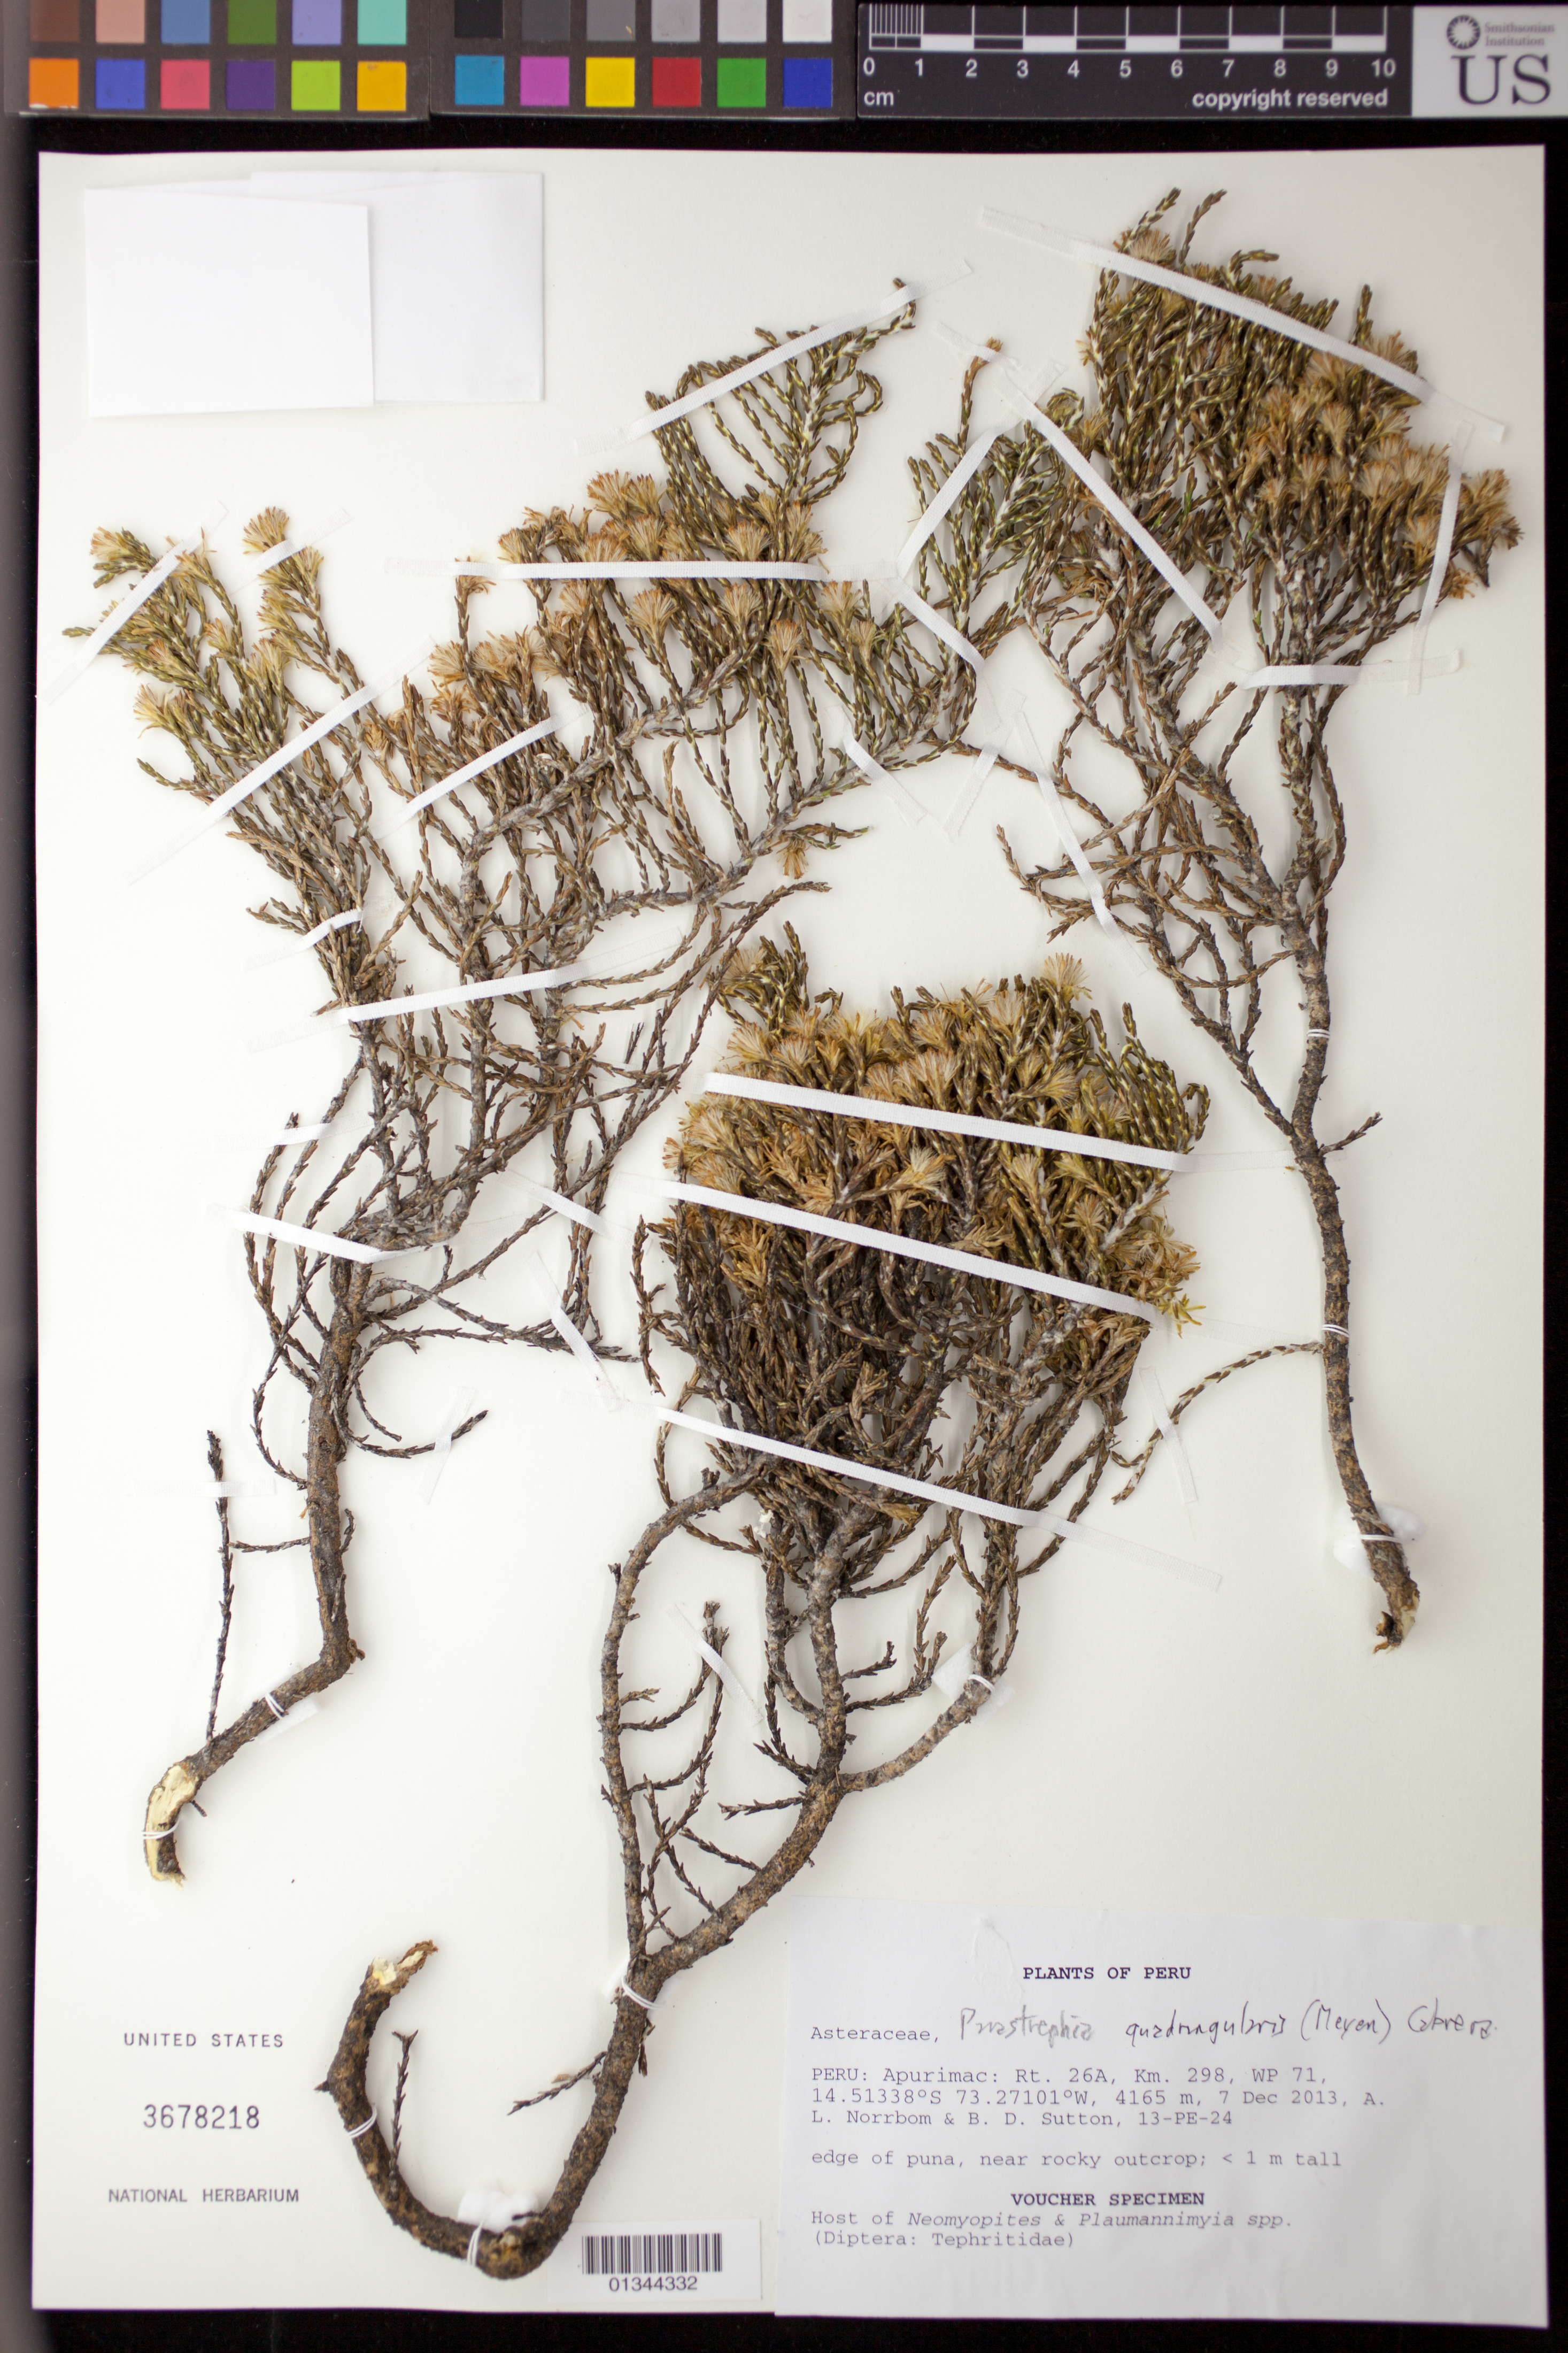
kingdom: Plantae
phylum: Tracheophyta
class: Magnoliopsida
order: Asterales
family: Asteraceae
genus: Parastrephia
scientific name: Parastrephia quadrangularis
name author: (Meyen) Cabrera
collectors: A. L. Norrbom & B. Sutton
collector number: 13-PE-24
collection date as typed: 7 Dec 2013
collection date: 2013-12-07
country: Peru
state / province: Apurímac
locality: Rt. 26A, Km. 298, WP 71.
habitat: Edge of puna, near rocky outcrop.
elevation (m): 4165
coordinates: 14.51338 S, 73.27101 W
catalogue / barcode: US 3678218